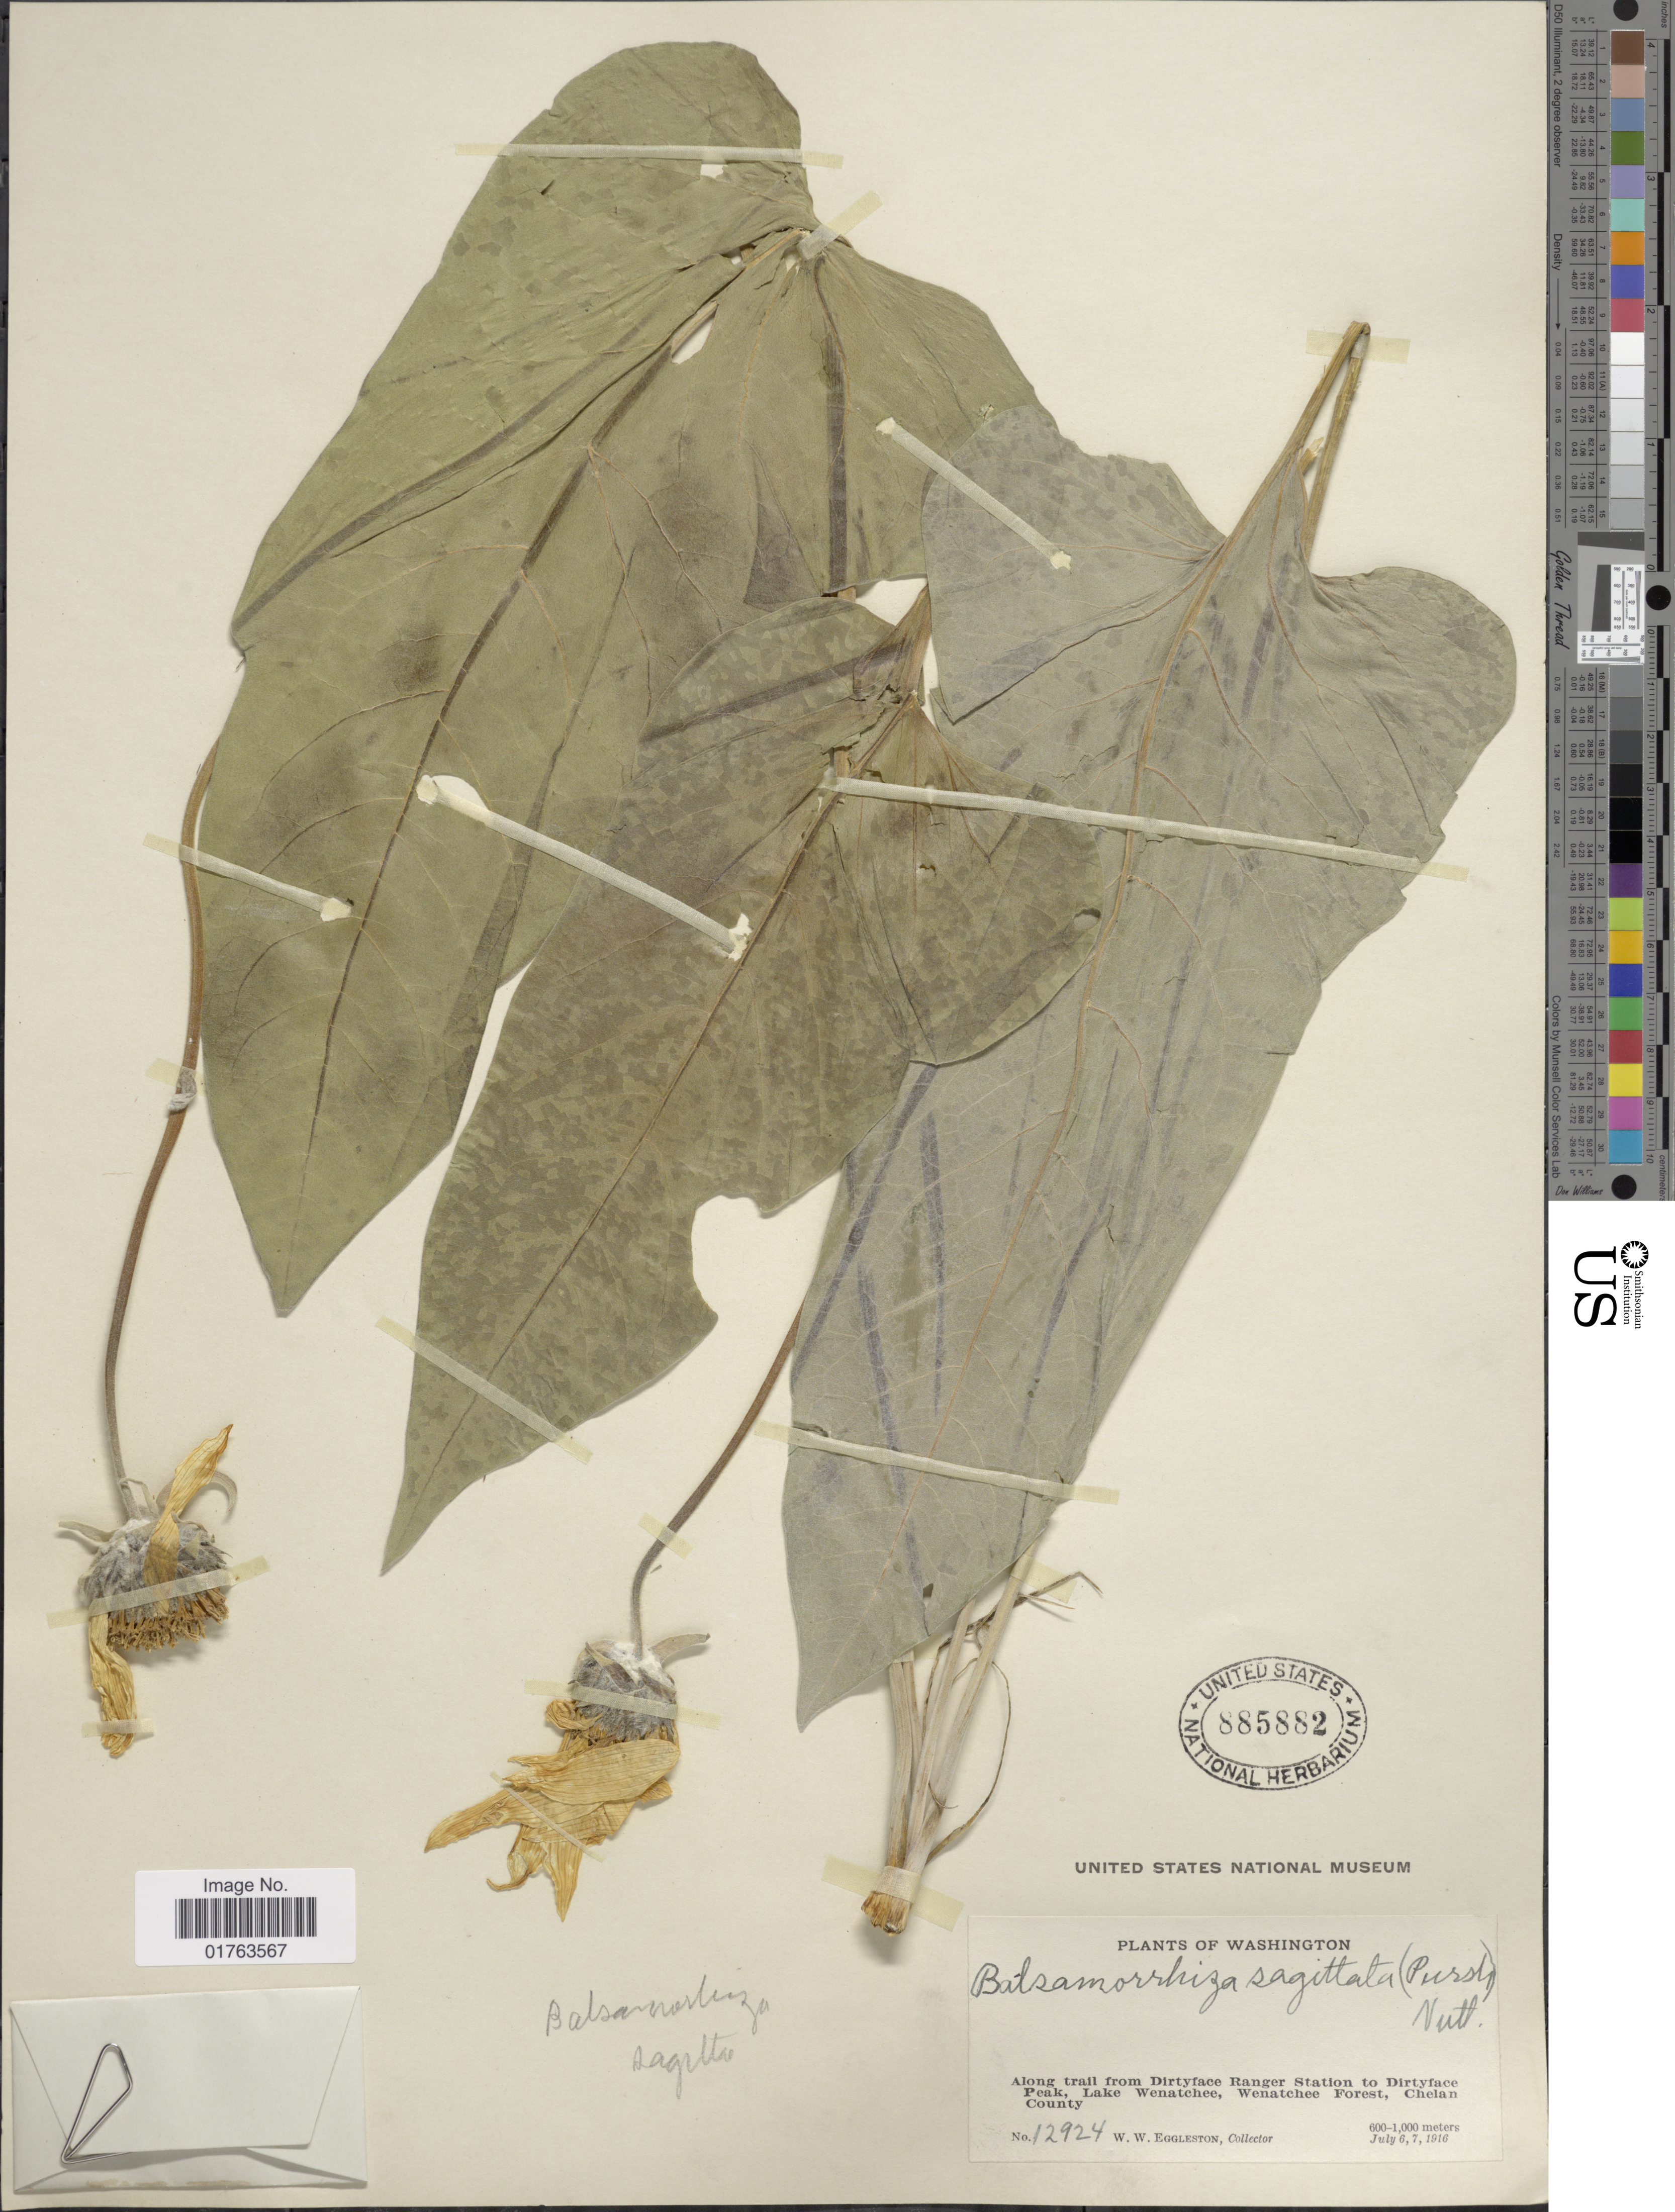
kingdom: Plantae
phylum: Tracheophyta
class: Magnoliopsida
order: Asterales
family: Asteraceae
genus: Balsamorhiza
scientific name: Balsamorhiza sagittata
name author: (Pursh) Nutt.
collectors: W. W. Eggleston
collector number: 12924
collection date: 1916-07-06/1916-07-07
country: United States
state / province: Washington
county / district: Chelan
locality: Along trail from Dirtyface Ranger Station to Dirtyface Peak, Lake Wenatchee, Wenatchee Forest, Chelan County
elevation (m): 600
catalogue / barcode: US 885882